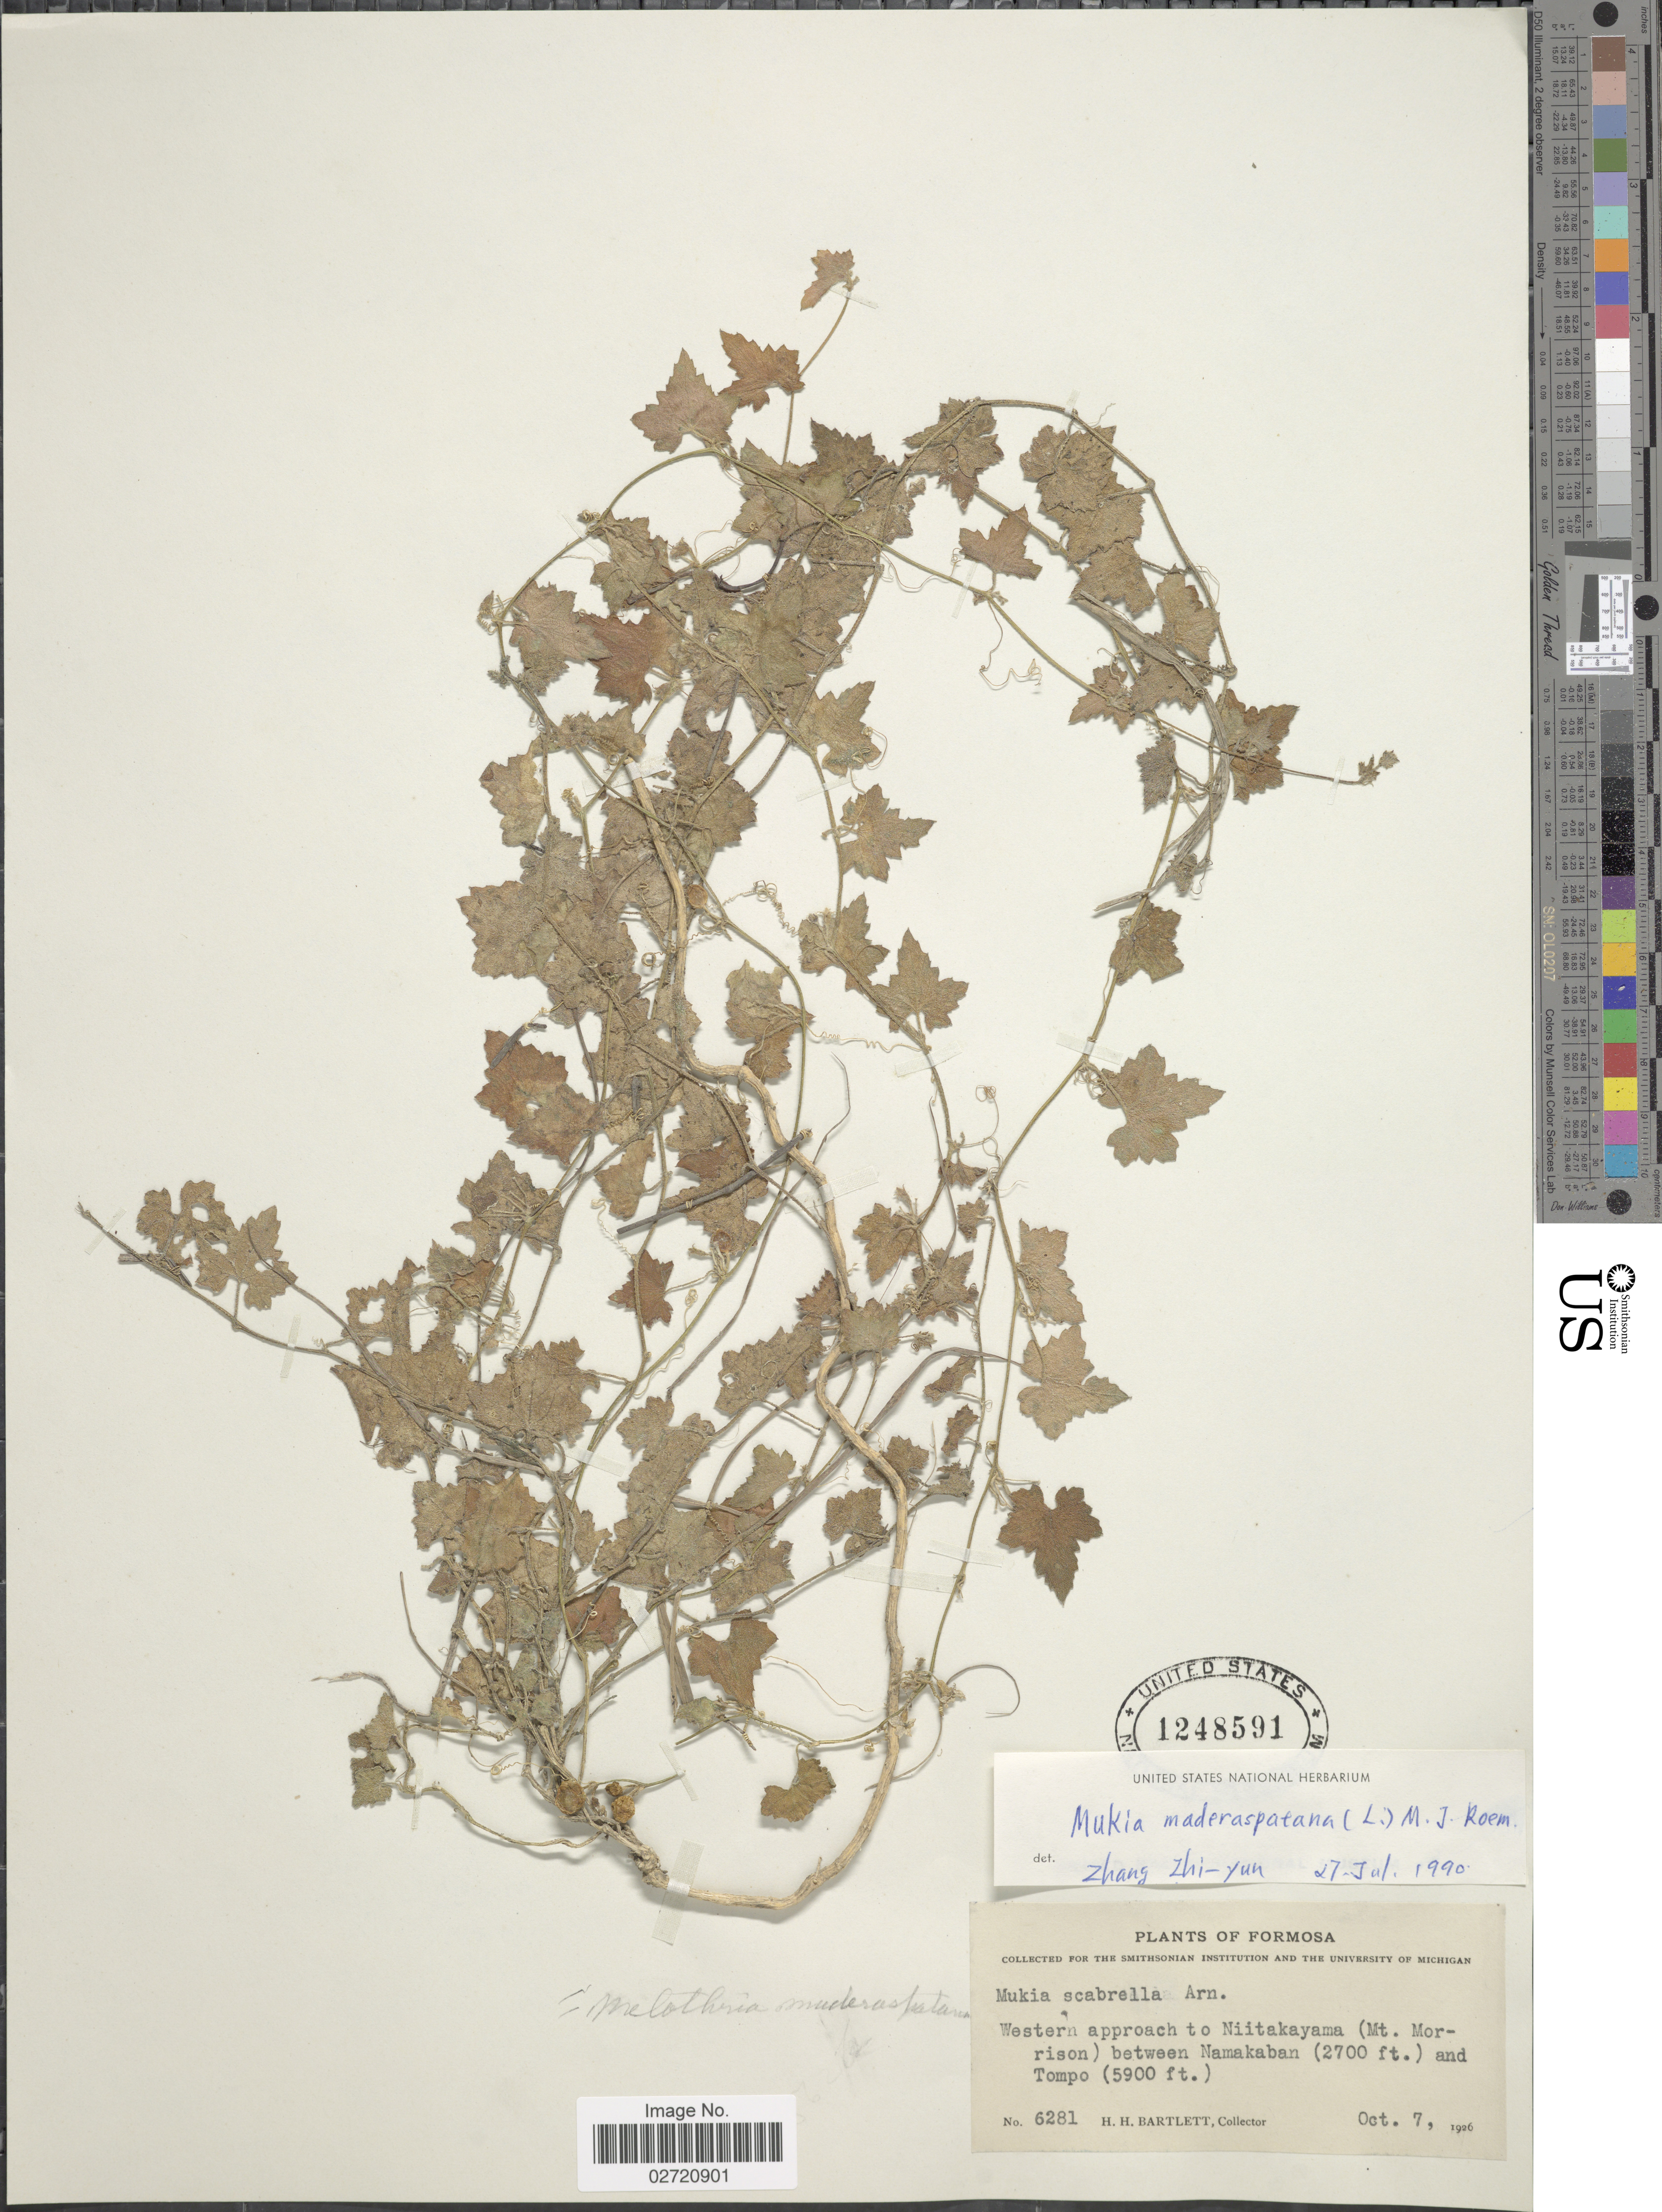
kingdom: Plantae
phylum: Tracheophyta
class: Magnoliopsida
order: Cucurbitales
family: Cucurbitaceae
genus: Cucumis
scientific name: Cucumis maderaspatanus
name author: L.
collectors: H. H. Bartlett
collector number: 6281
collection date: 1926-10-07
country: Taiwan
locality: Western approach to Niitakayama (Mt. Morrison) between Namakaban and Tompo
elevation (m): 823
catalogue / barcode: US 1248591